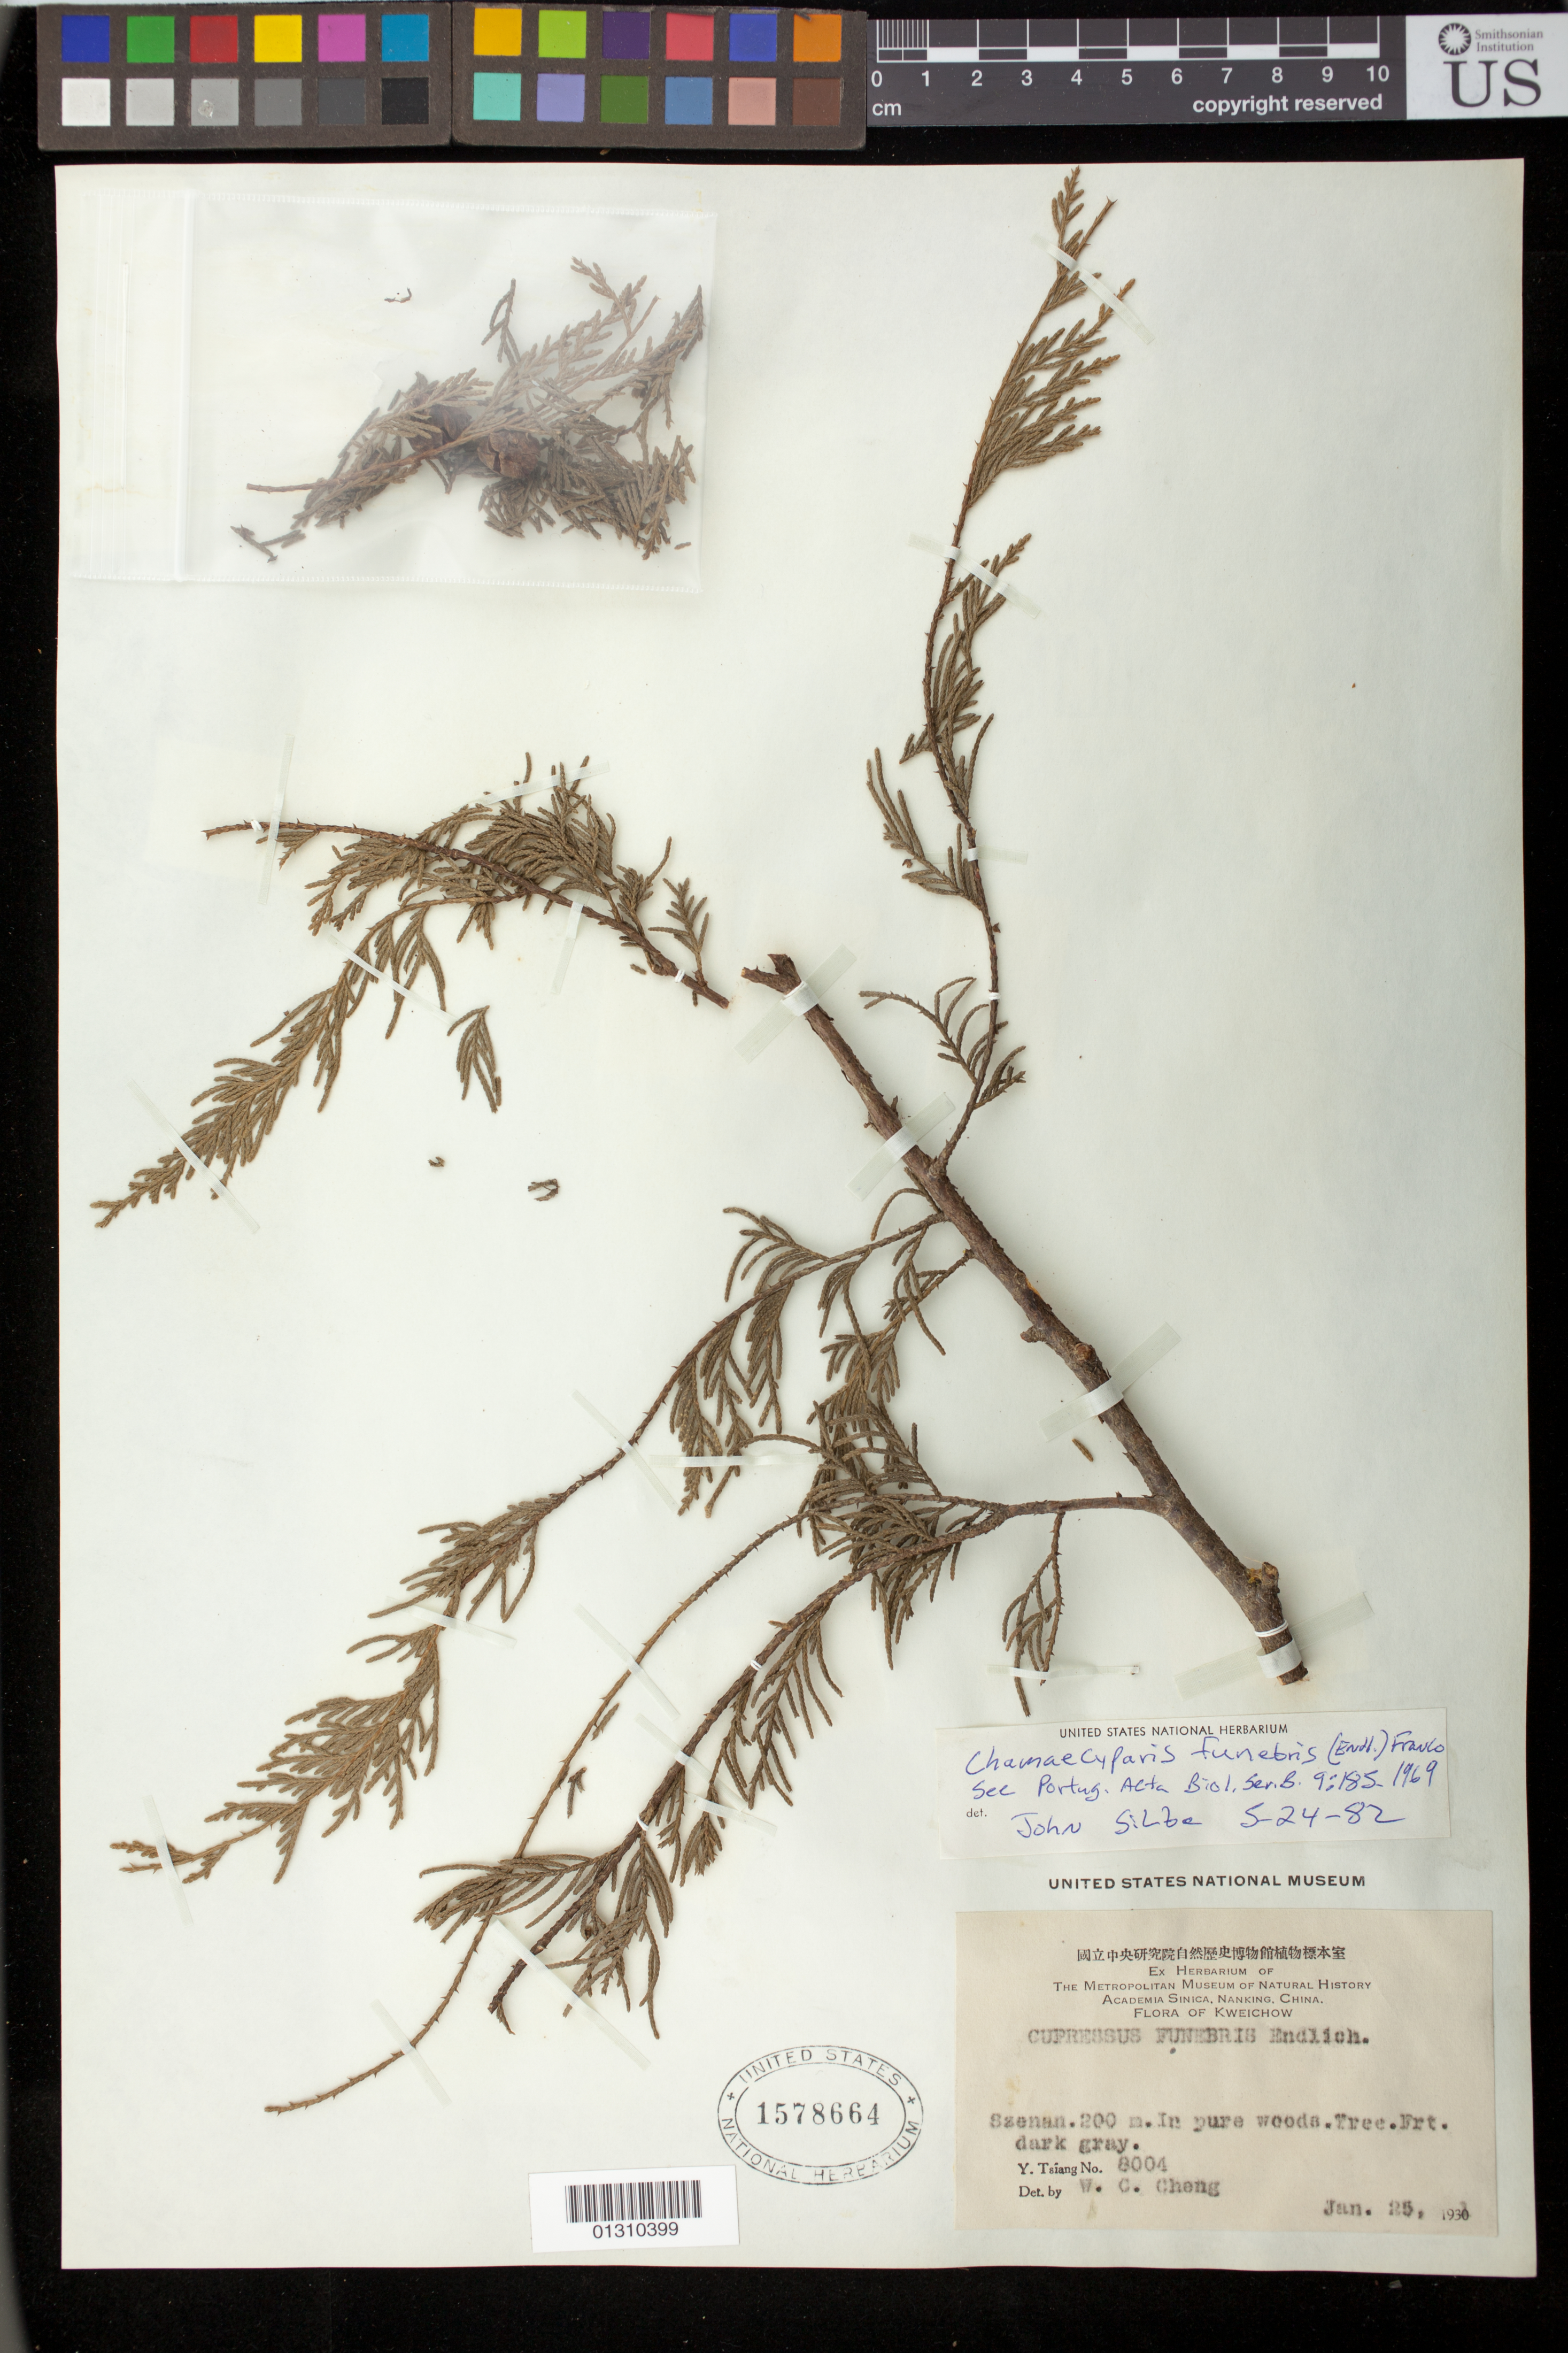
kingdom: Plantae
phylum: Tracheophyta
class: Pinopsida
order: Pinales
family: Cupressaceae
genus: Cupressus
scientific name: Cupressus funebris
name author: Endl.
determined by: Cheng, Wan Chun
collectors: Y. Tsiang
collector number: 8004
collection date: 1931-01-25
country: China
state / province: Guizhou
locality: Kweichow, Szenan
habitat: pure woods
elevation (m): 200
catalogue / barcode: US 1578664